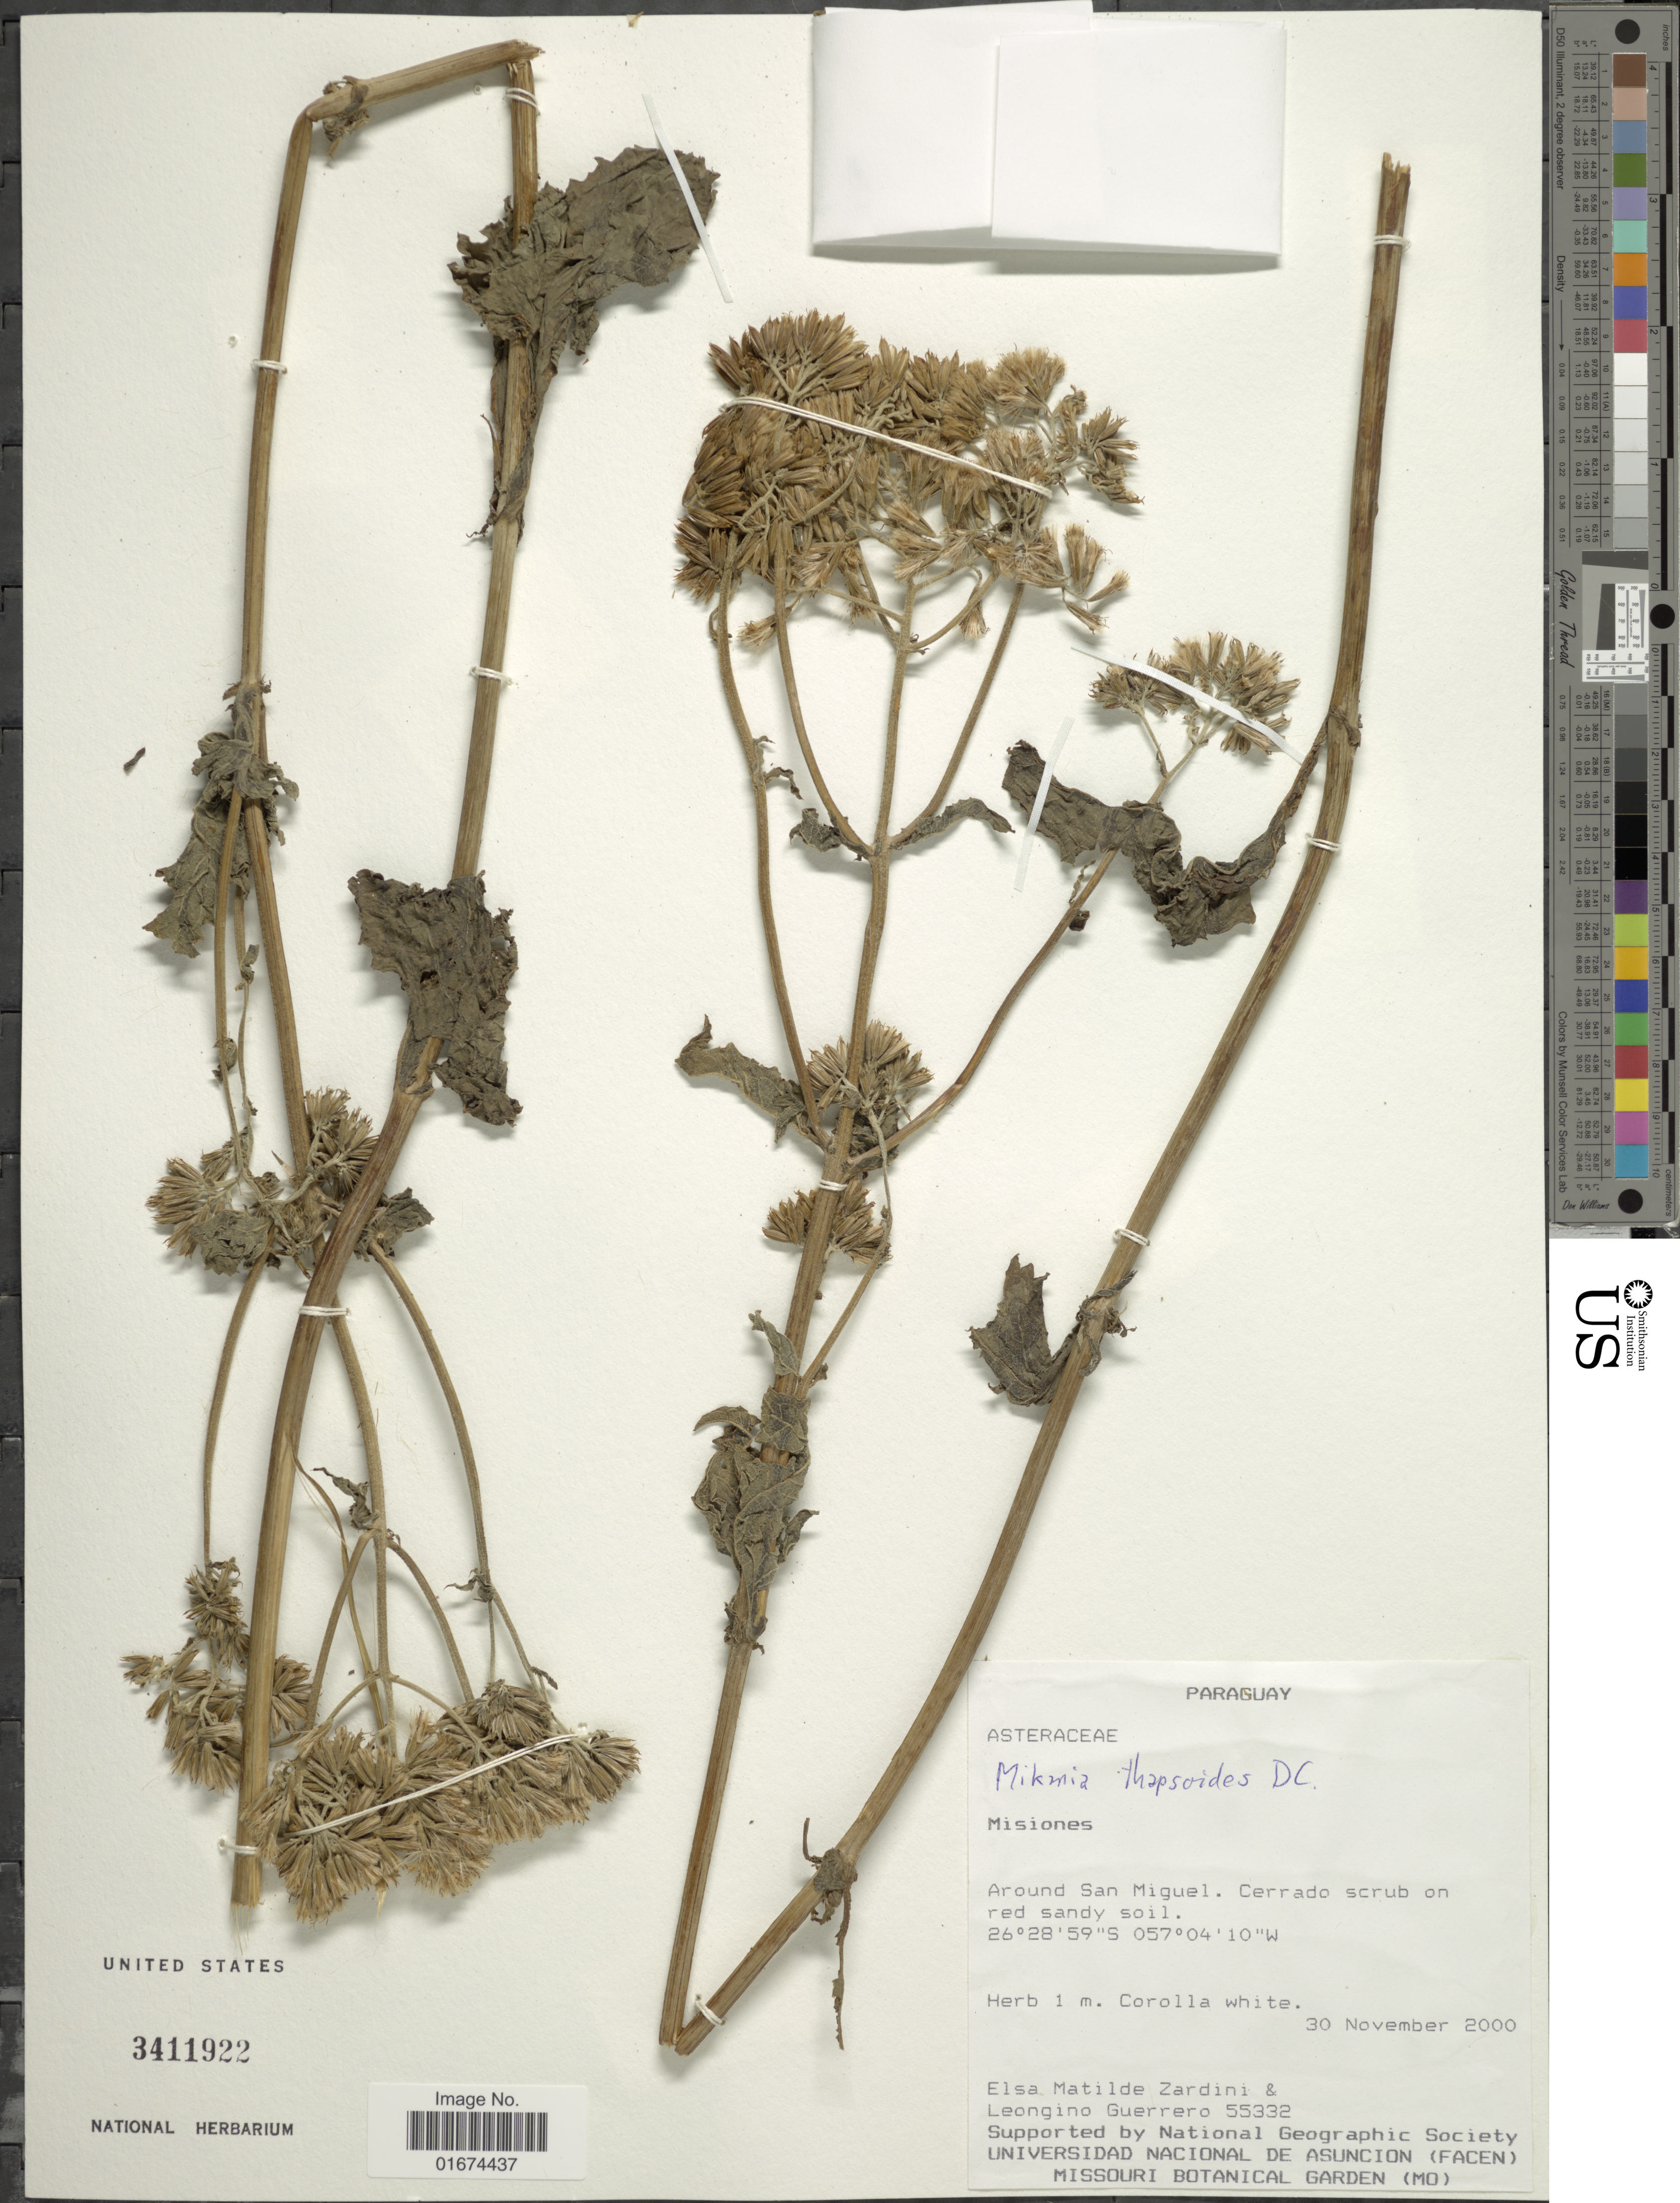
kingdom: Plantae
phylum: Tracheophyta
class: Magnoliopsida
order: Asterales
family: Asteraceae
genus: Mikania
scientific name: Mikania thapsoides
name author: DC.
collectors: E. M. Zardini & L. Guerrero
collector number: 55332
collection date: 2000-11-30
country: Paraguay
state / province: Misiones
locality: Around San Miguel, Cerrado scrub on red sandy soil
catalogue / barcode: US 3411922